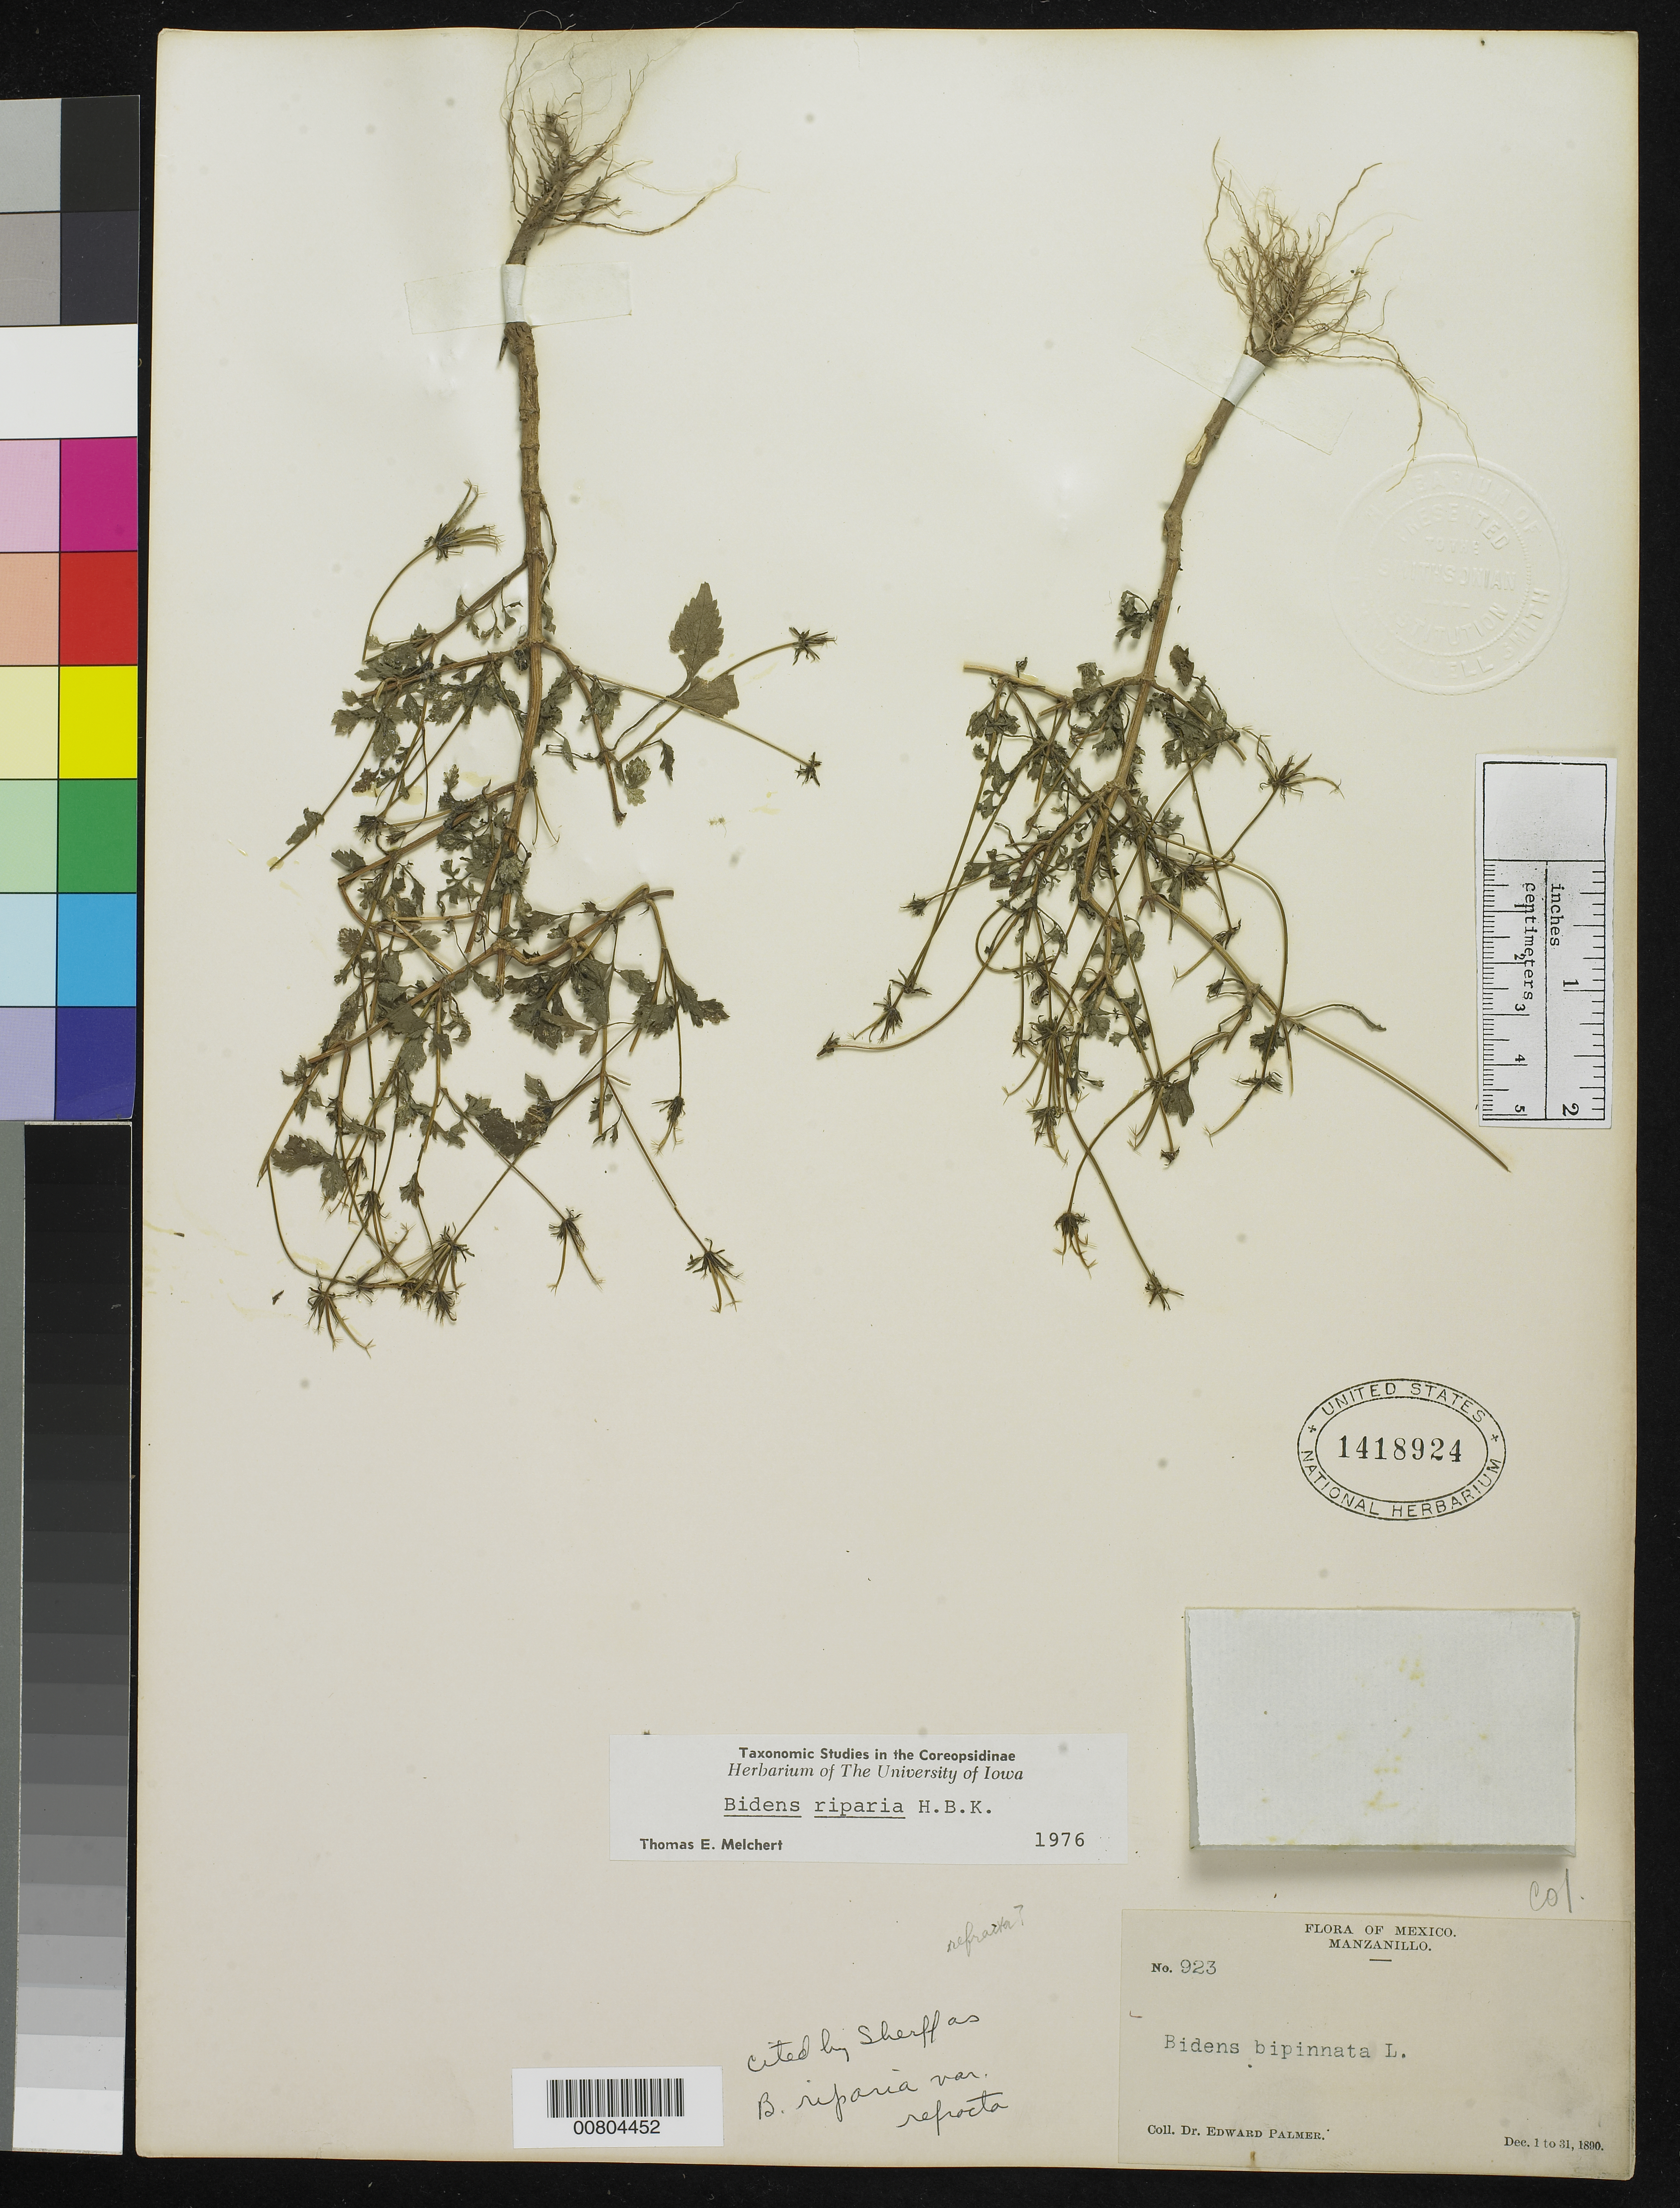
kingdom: Plantae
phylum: Tracheophyta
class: Magnoliopsida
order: Asterales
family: Asteraceae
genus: Bidens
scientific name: Bidens riparia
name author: Kunth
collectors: E. Palmer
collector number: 923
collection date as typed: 01 Dec 1890 to 31 Dec 1890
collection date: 1890-12-01/1890-12-31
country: Mexico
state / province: Colima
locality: Manzanillo, Colima.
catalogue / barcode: US 1418924